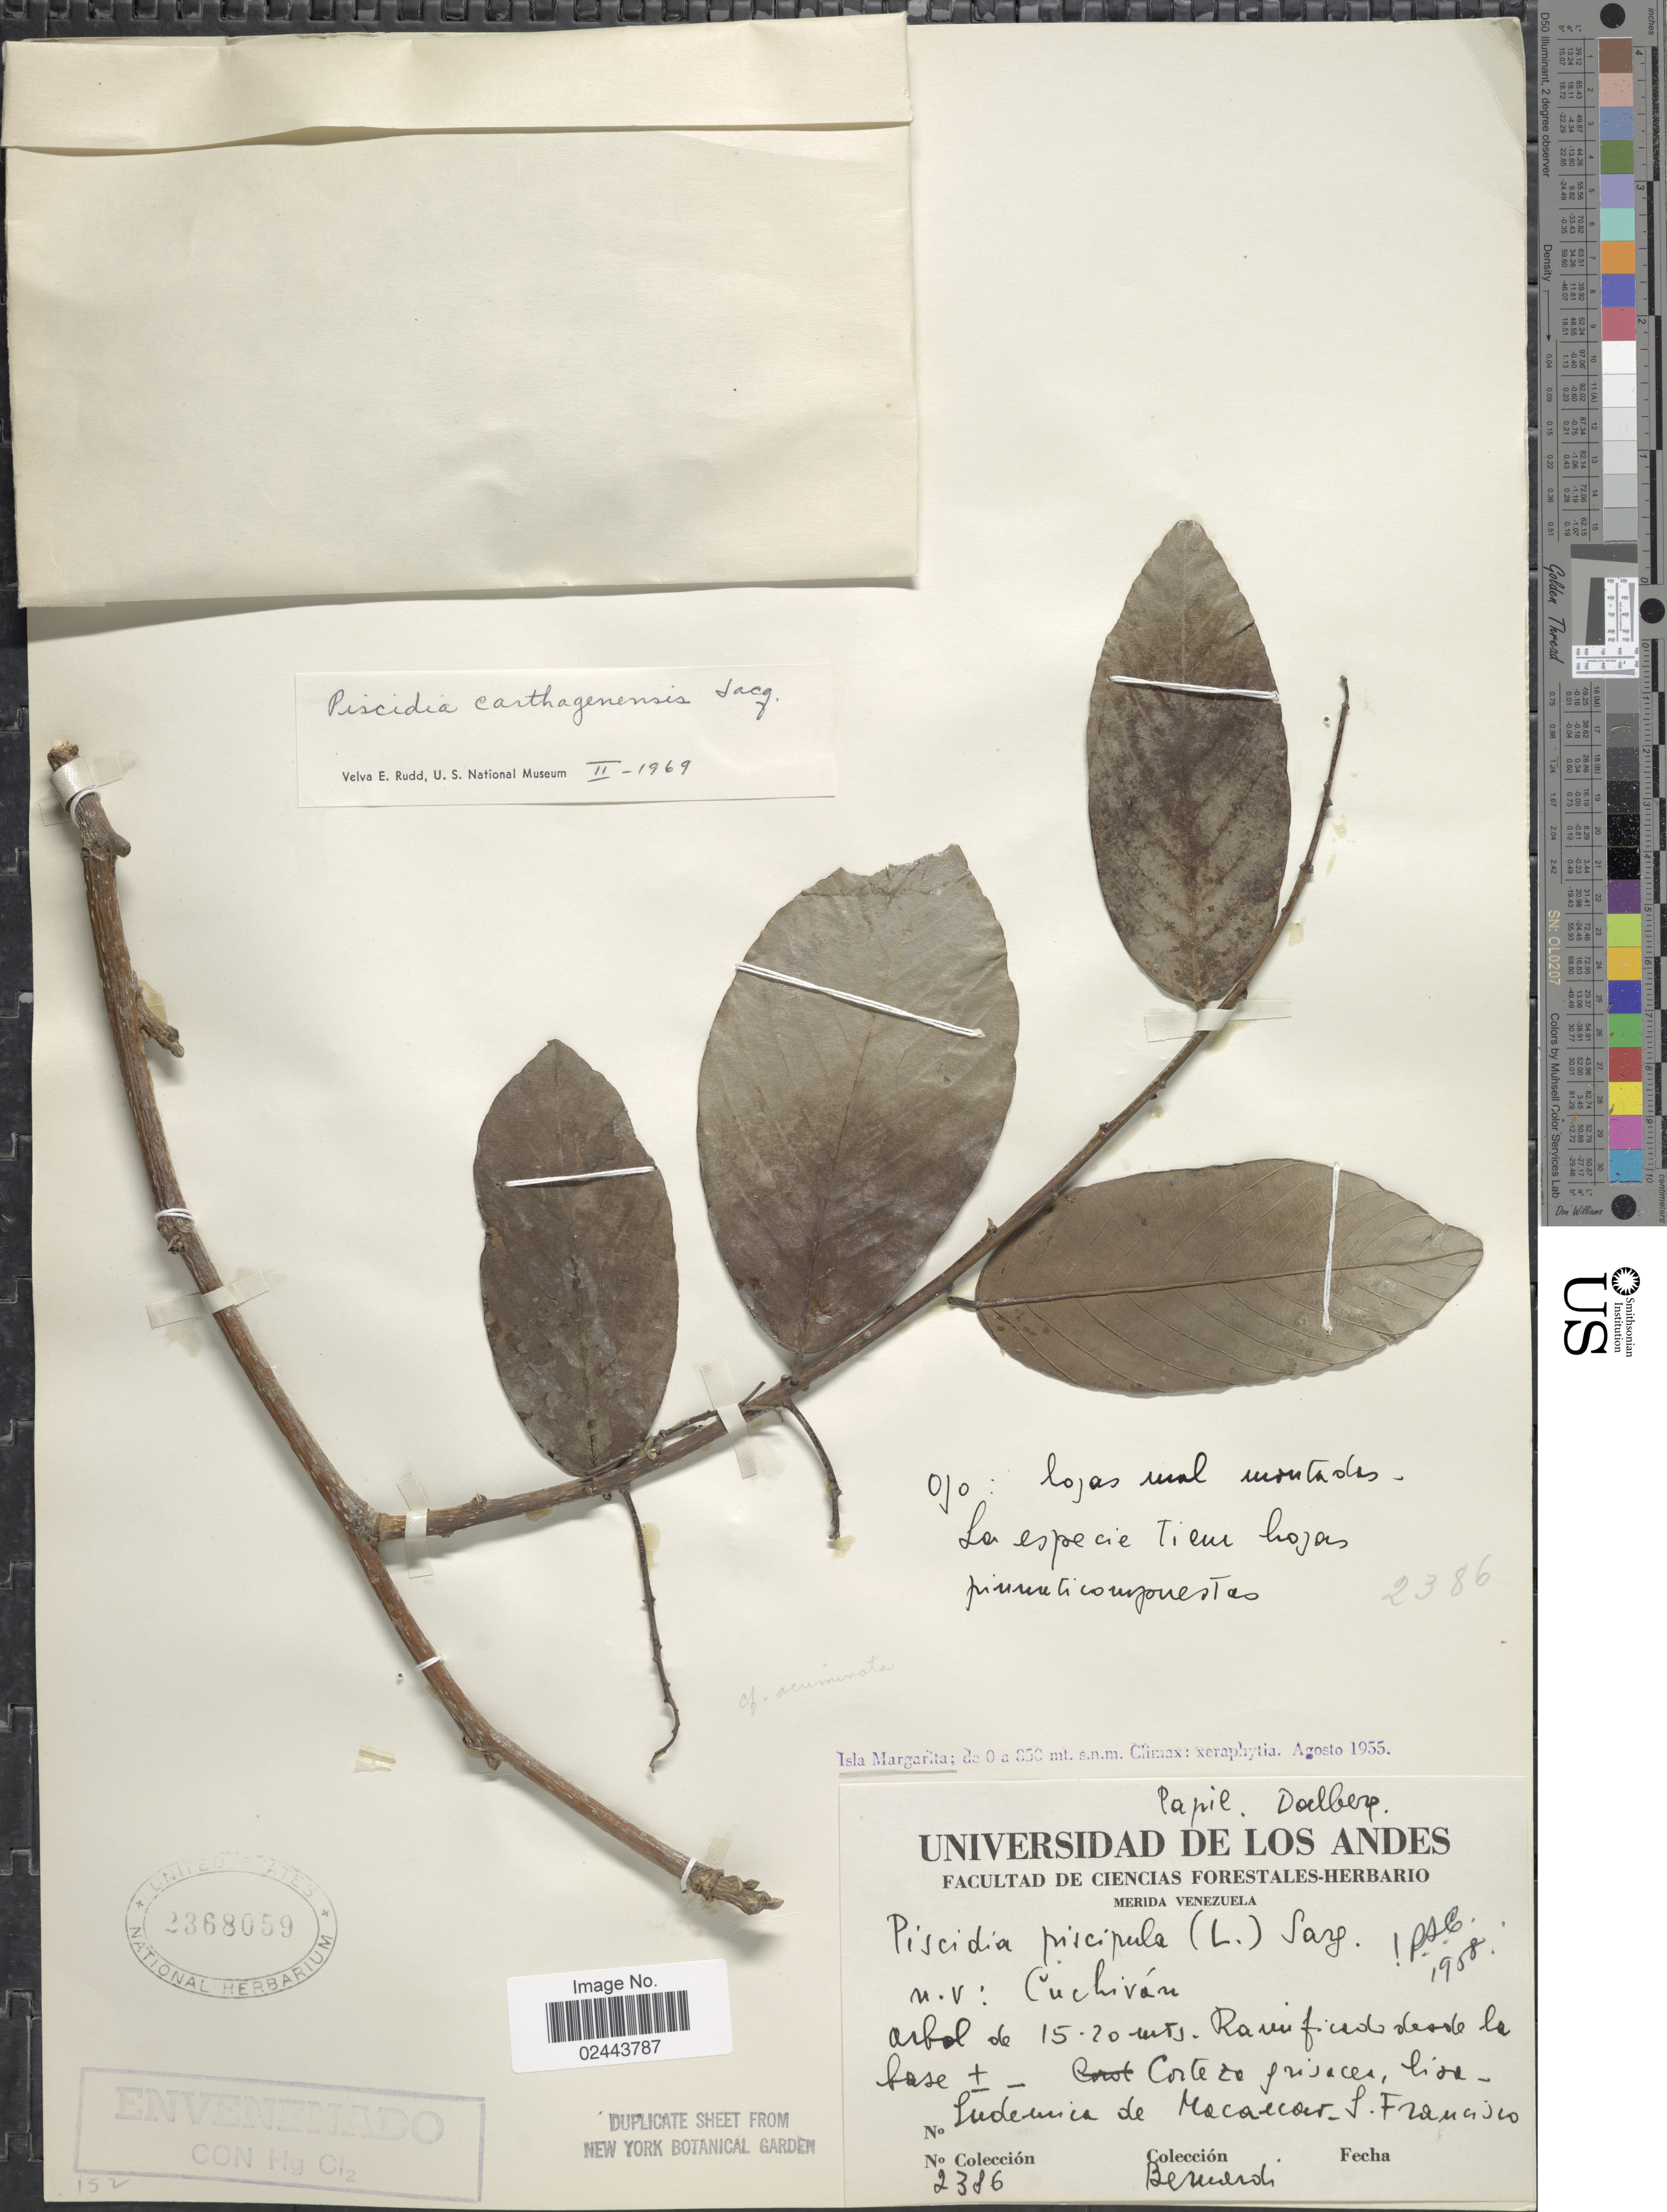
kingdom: Plantae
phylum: Tracheophyta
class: Magnoliopsida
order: Fabales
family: Fabaceae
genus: Piscidia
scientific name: Piscidia carthagenensis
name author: Jacq.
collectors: Bernardi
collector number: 2386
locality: Isla Margarita [unsure placement] n.v.: Cuchivan [unsure placement] Rainforest desde la base, Corteze frisaca, lisa Ludemica de Macacecoier, S. Francisco, Ojo: lojas mal montadas [interpreted]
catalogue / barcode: US 2368059